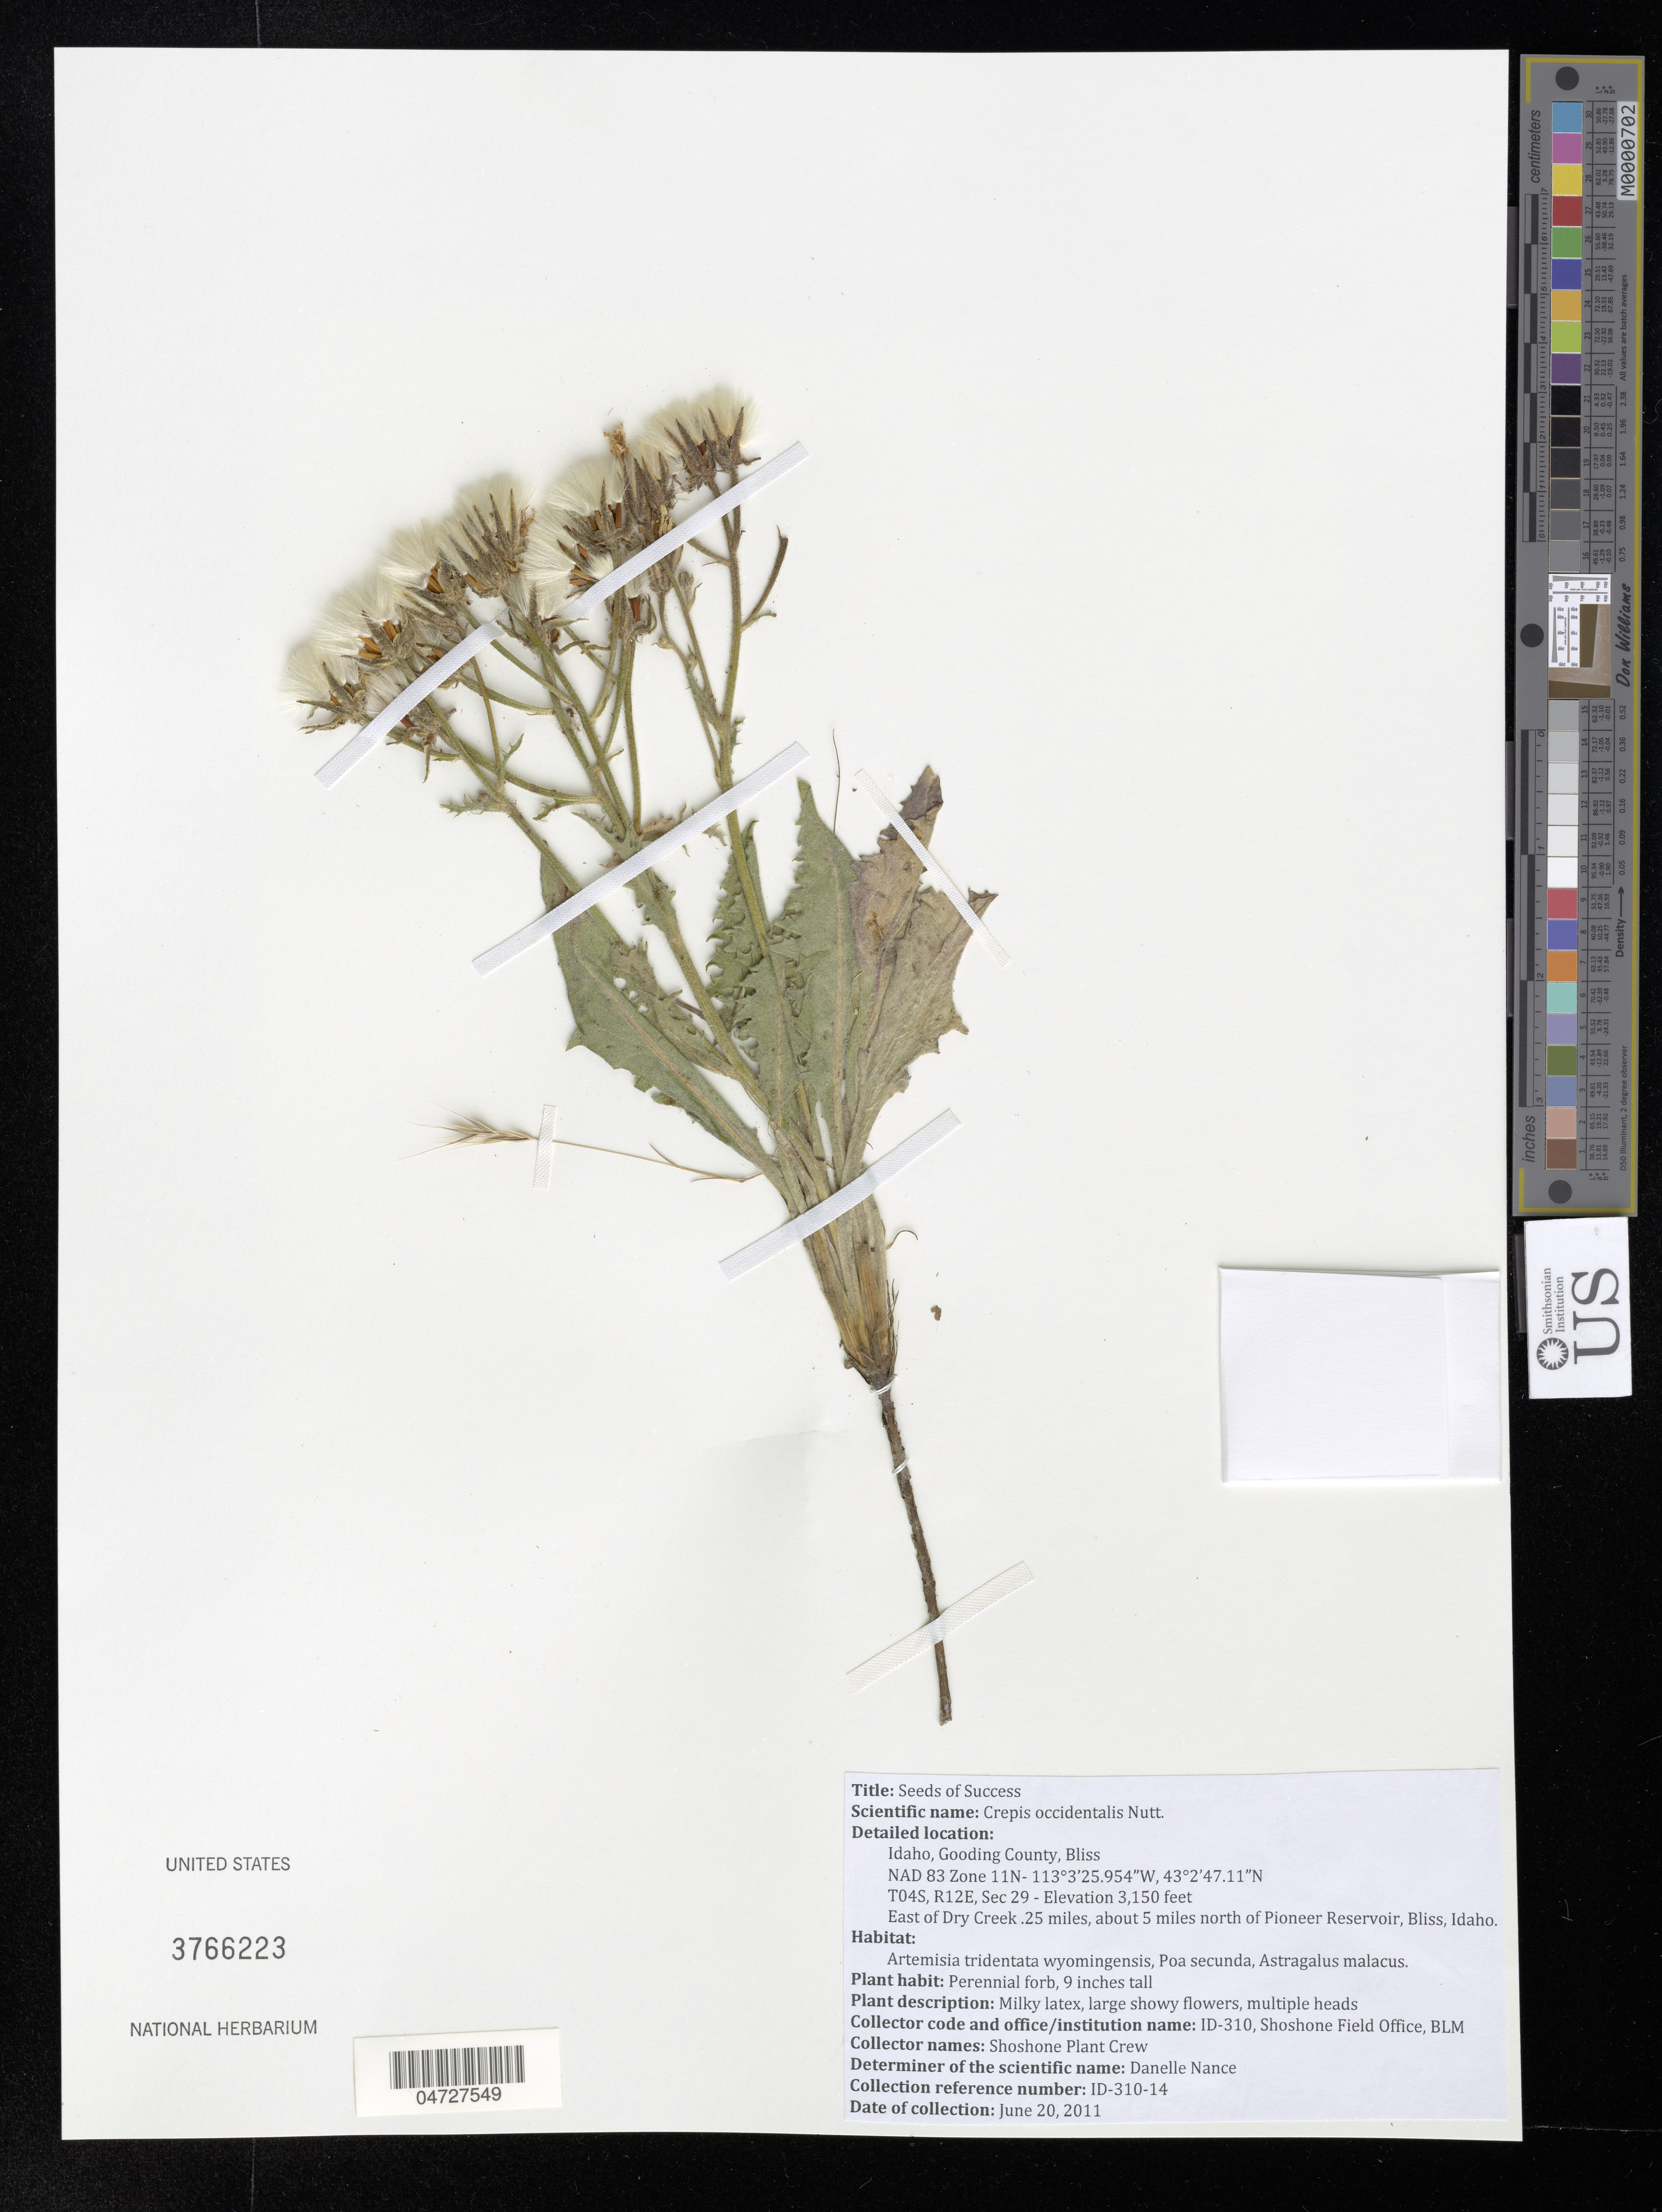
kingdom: Plantae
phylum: Tracheophyta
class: Magnoliopsida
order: Asterales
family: Asteraceae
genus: Crepis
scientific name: Crepis occidentalis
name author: Nutt.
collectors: Shoshone Plant Crew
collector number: ID-310-14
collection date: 2011-06-20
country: United States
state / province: Idaho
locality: Gooding County, Bliss. East of Dry Creek .25 miles, about 5 miles north of Pioneer Reservoir, Bliss.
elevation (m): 960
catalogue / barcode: US 3766223